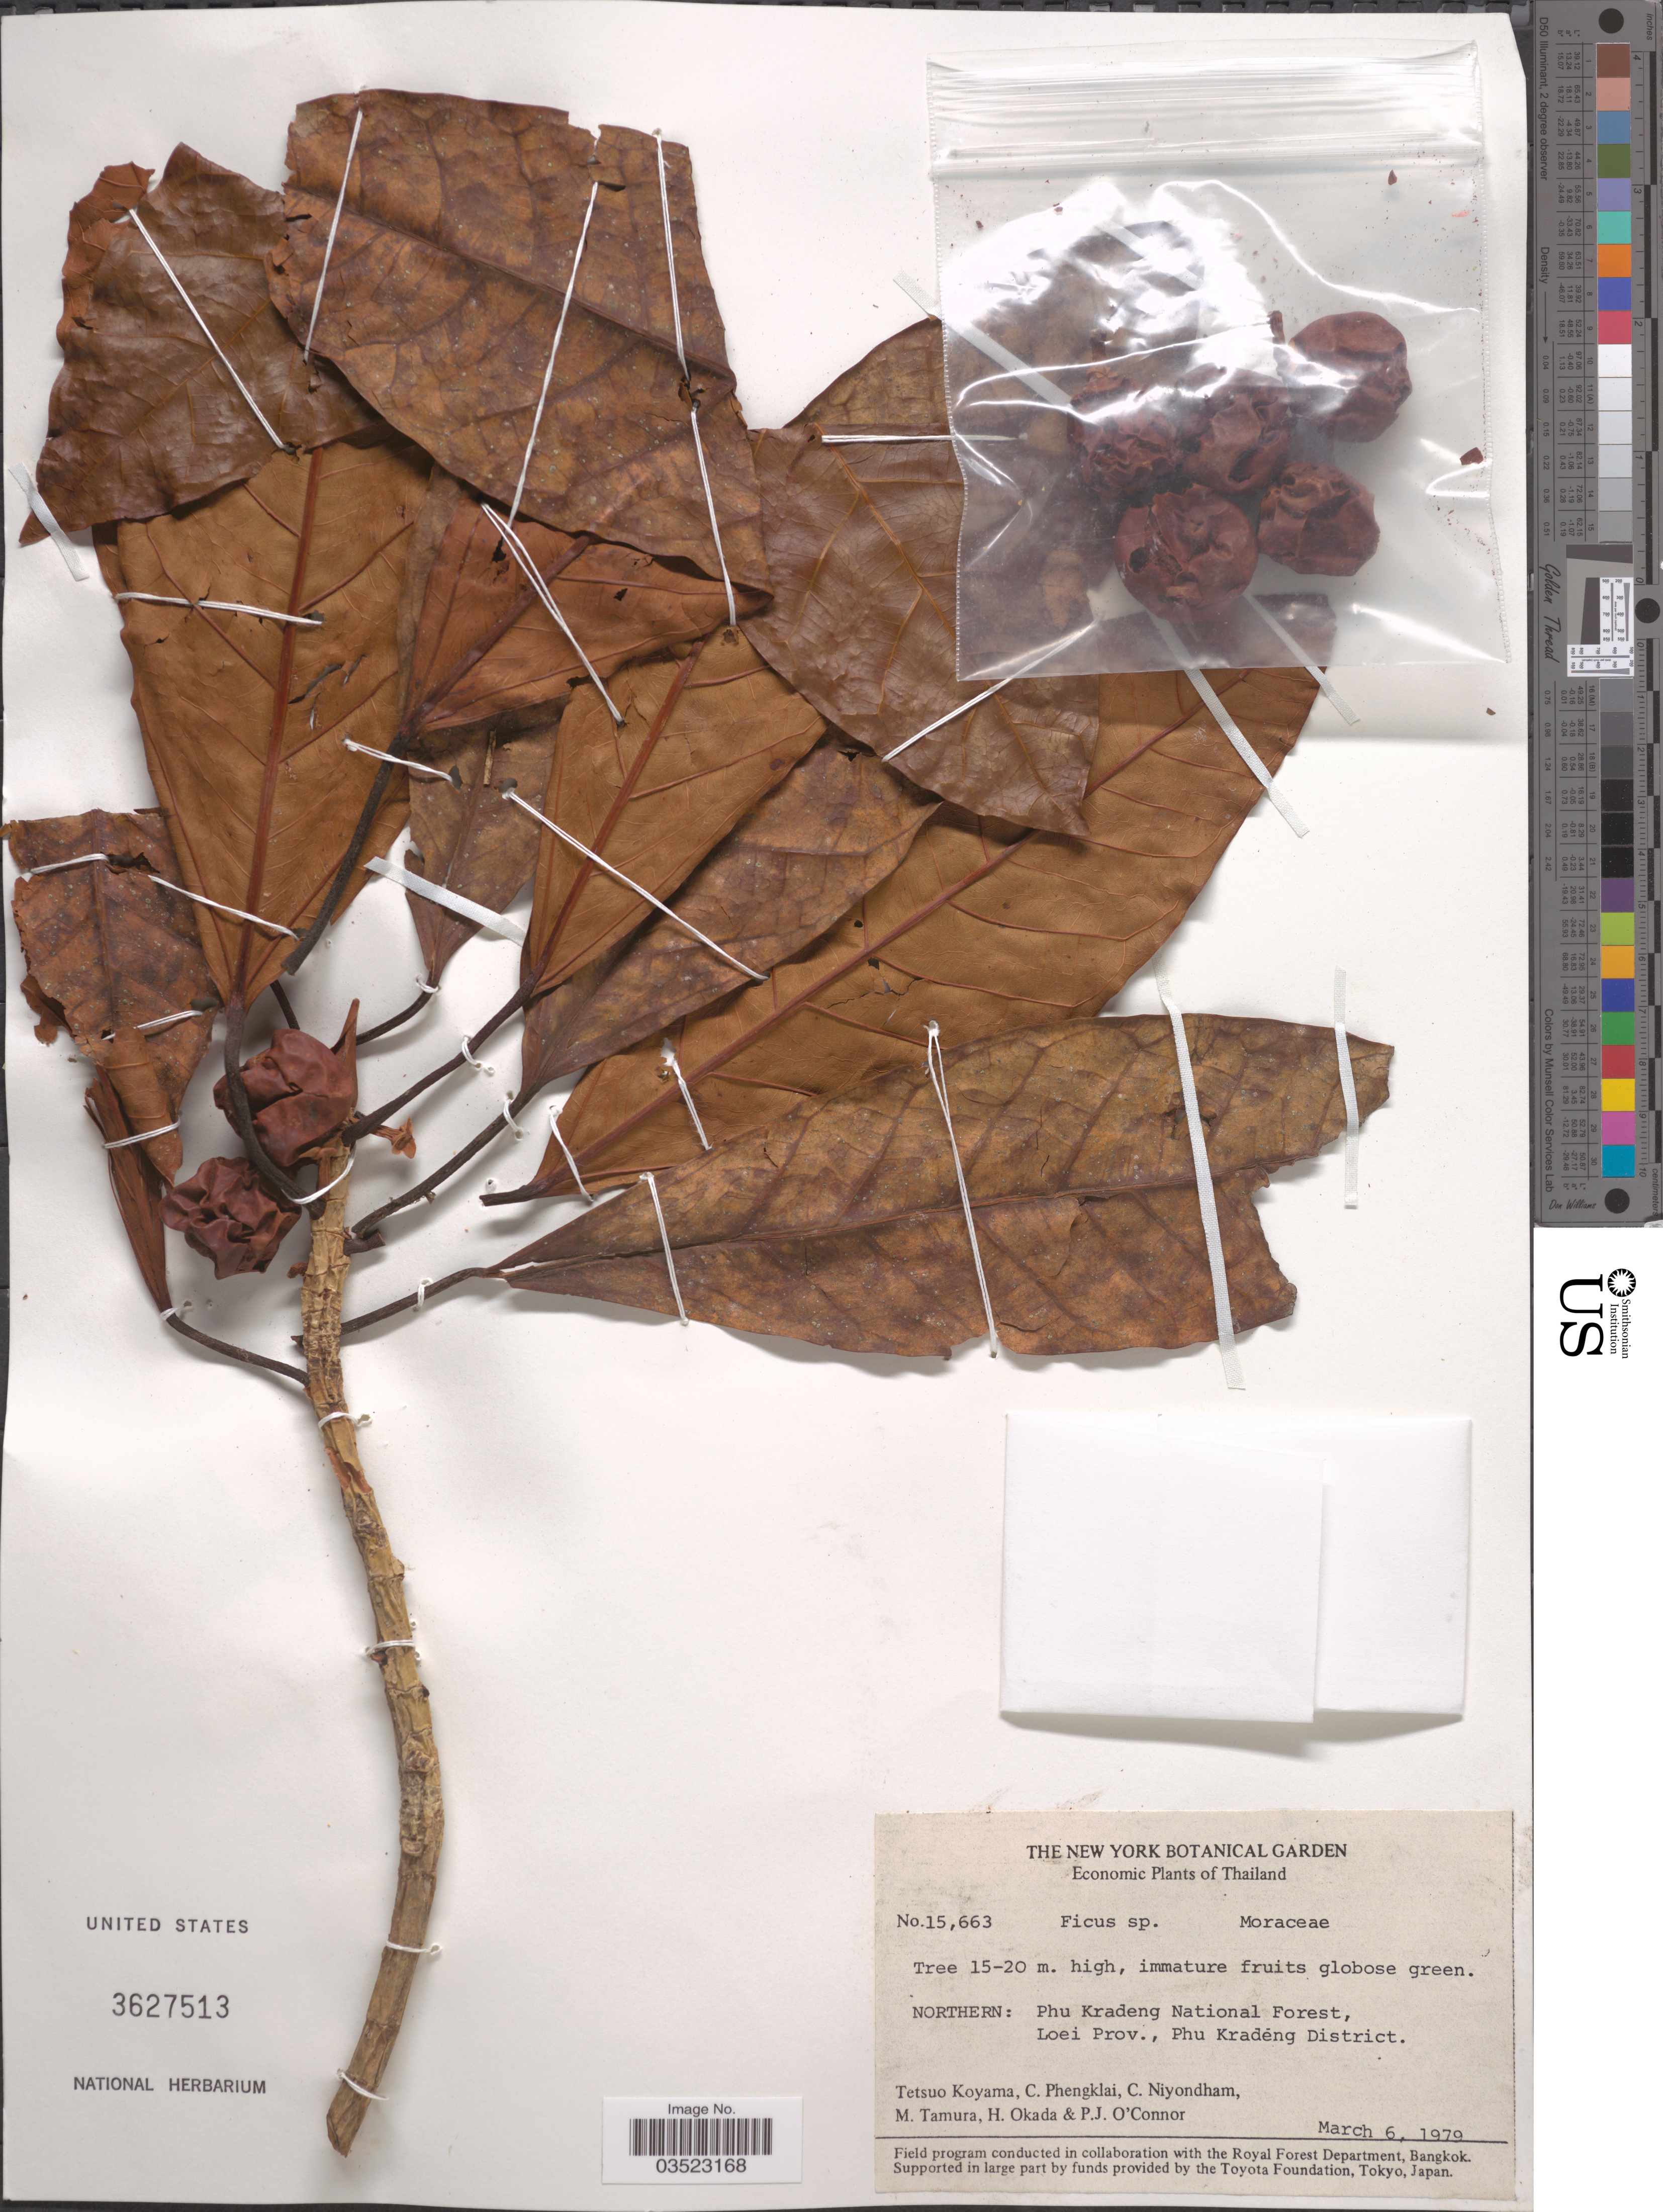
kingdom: Plantae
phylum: Tracheophyta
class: Magnoliopsida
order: Rosales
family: Moraceae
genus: Ficus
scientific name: Ficus sp.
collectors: T. Koyama, C. Phengklai, C. Niyondham, M. Tamura & et al.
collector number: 15663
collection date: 1979-03-06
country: Thailand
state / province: Loei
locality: Northern: Phu Kradeng National Forest, Loei Prov., Phu Kradéng District.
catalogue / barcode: US 3627513